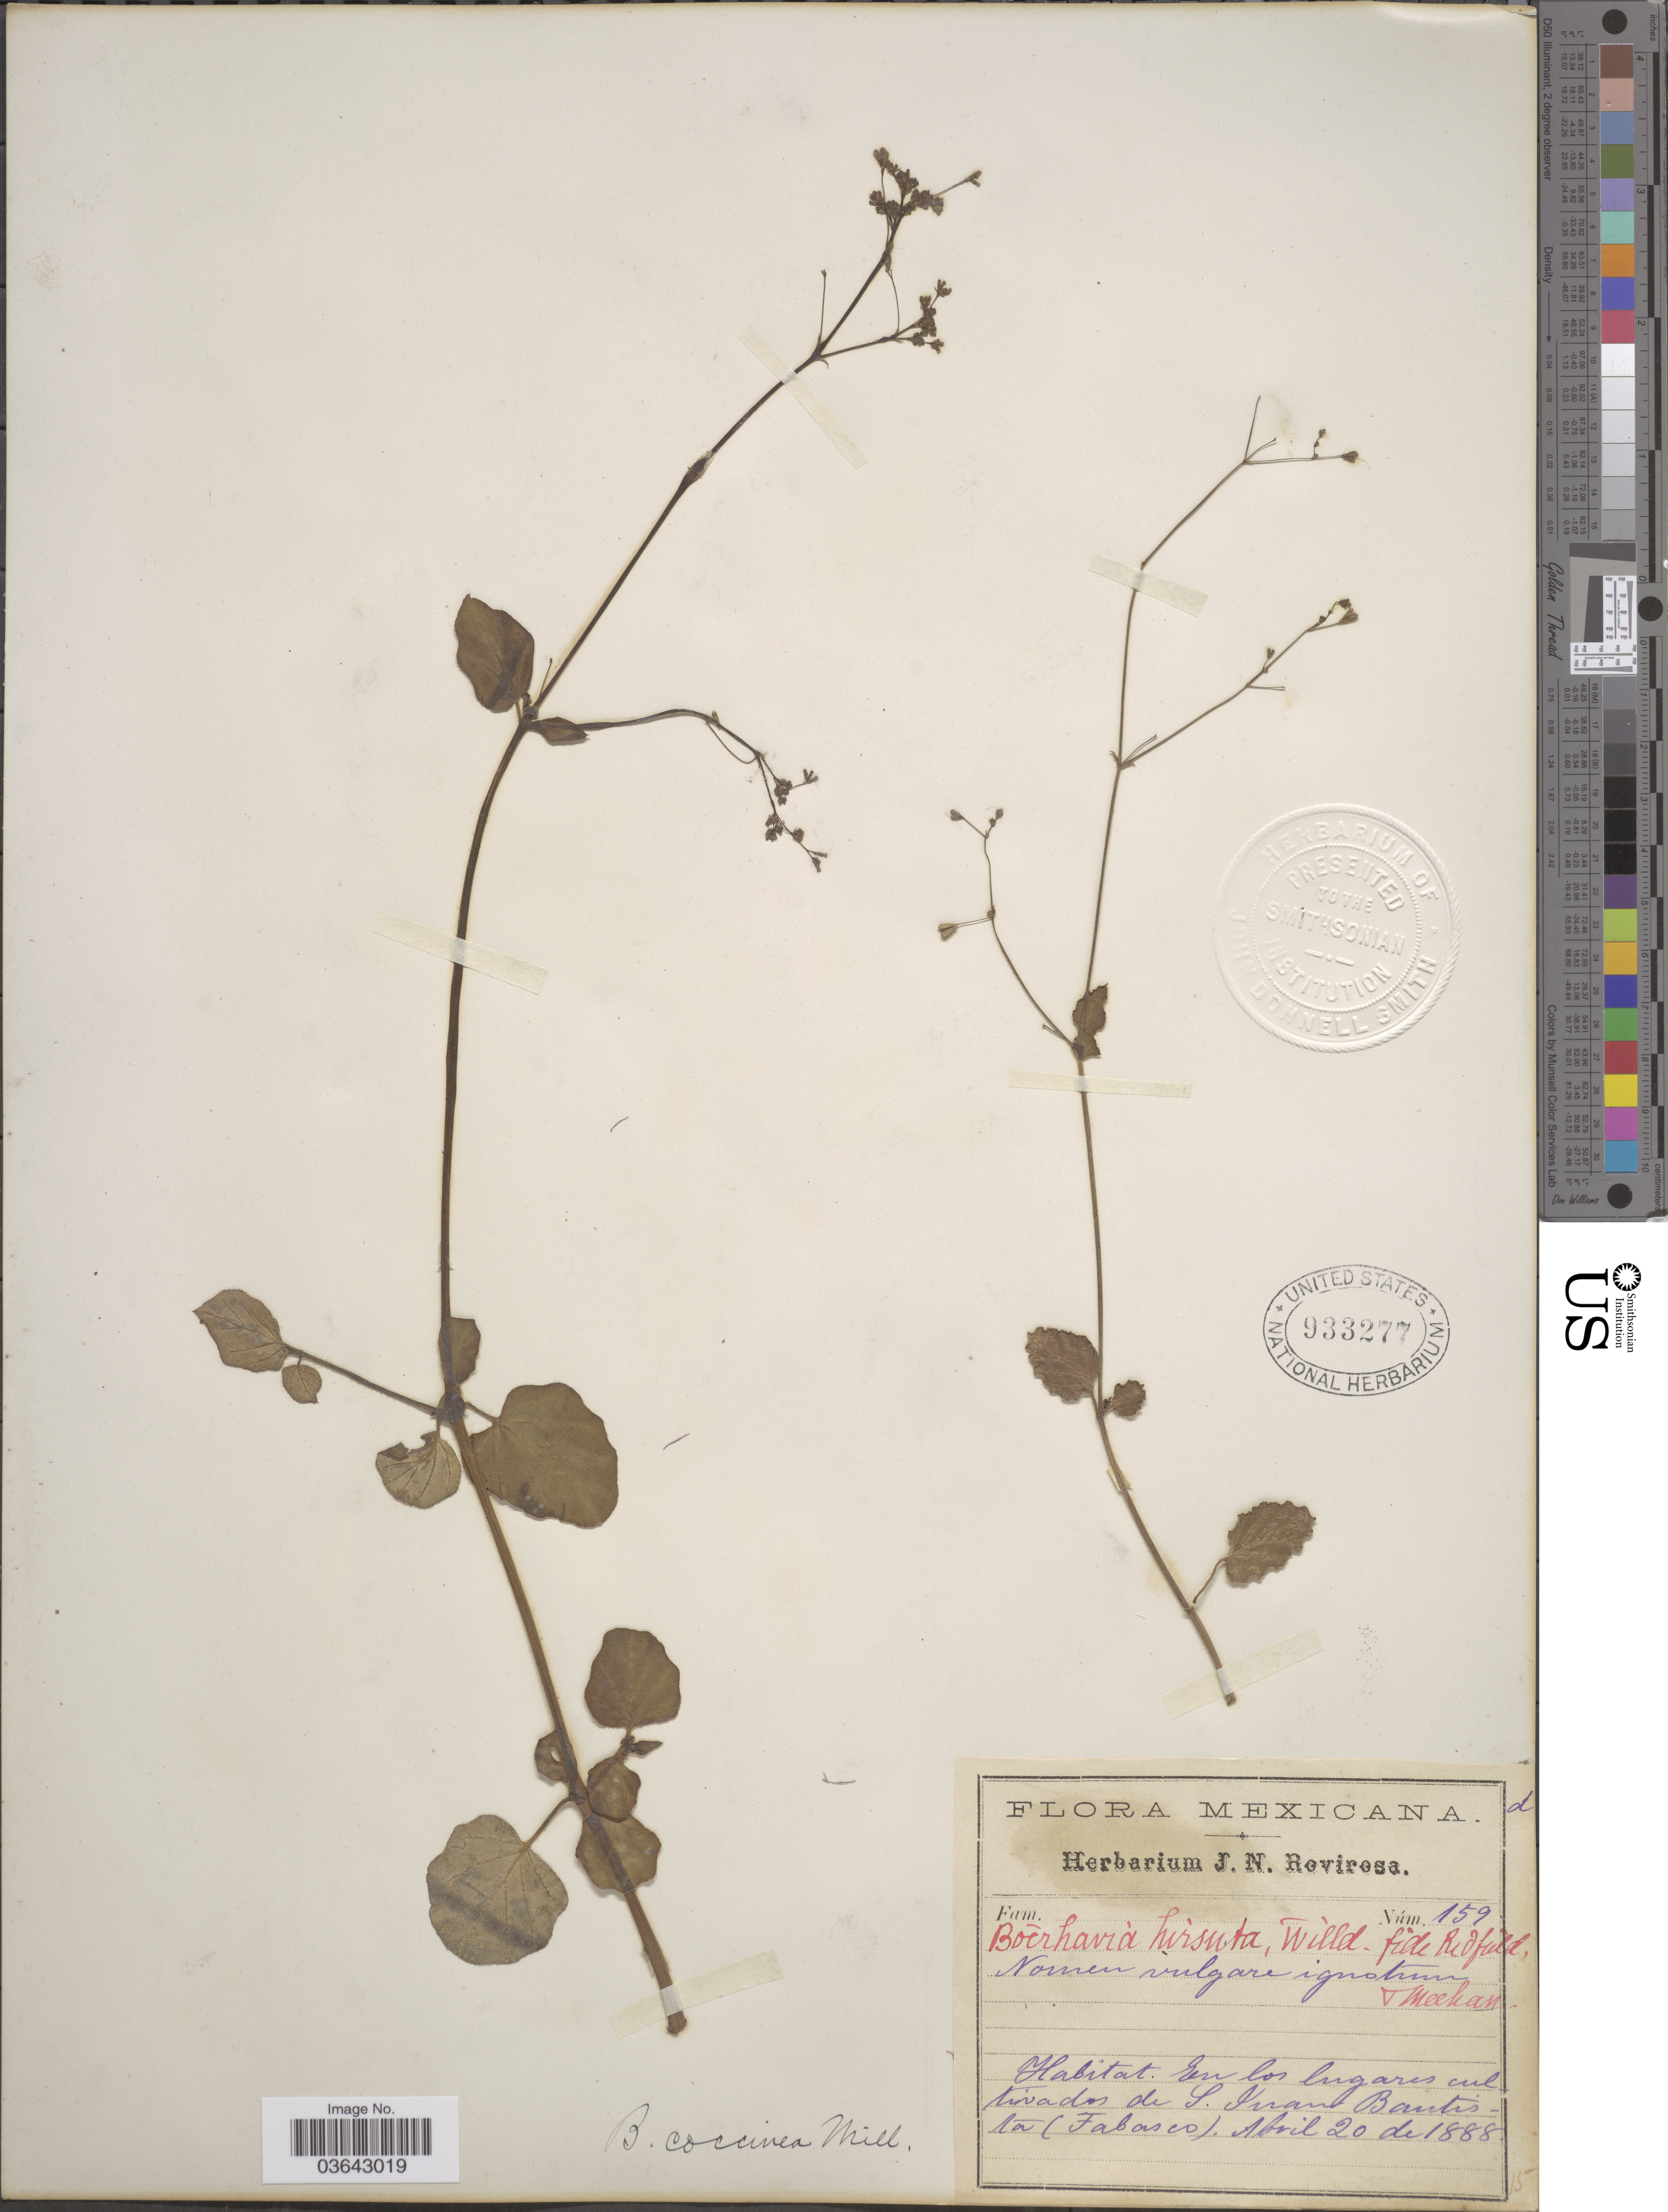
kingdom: Plantae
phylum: Tracheophyta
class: Magnoliopsida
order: Caryophyllales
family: Nyctaginaceae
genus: Boerhavia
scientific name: Boerhavia coccinea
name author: Mill.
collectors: ex herb. J. N. Rovirosa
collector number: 159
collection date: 1888-04-20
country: Mexico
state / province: Tabasco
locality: En los lugares cultivados de S. Juan Bautista (Tabasco).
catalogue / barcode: US 933277